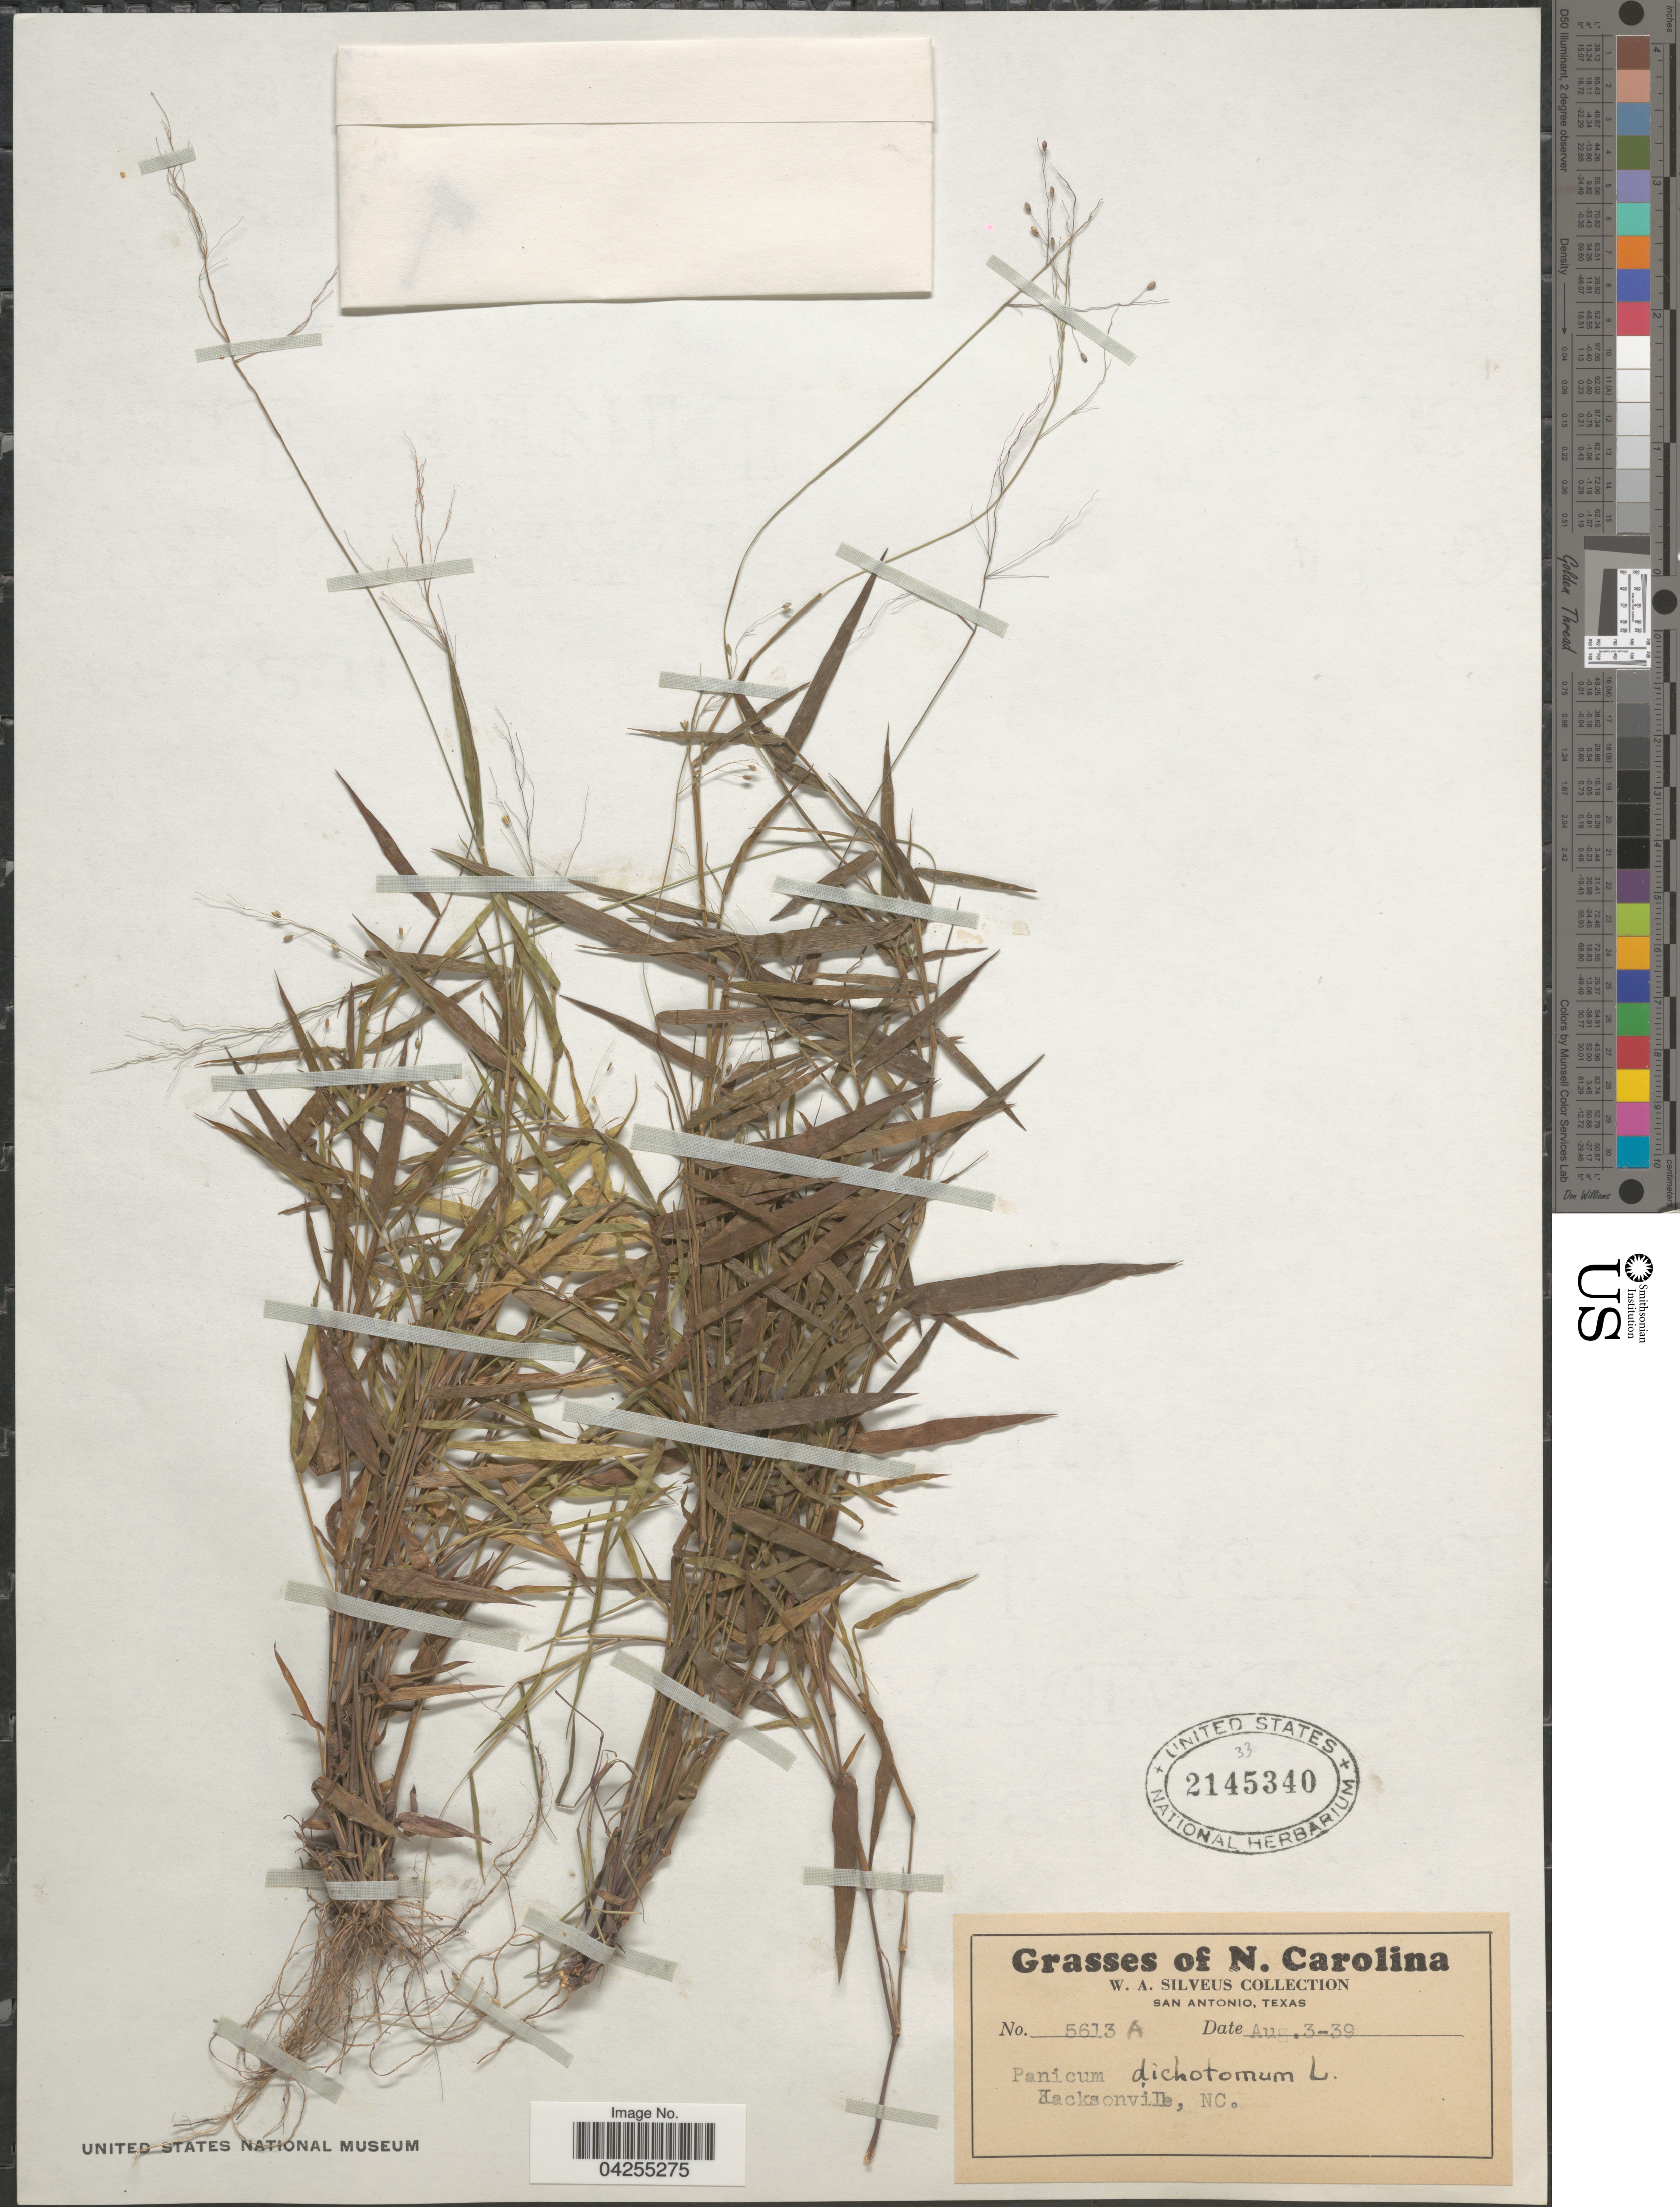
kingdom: Plantae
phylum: Tracheophyta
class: Liliopsida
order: Poales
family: Poaceae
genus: Dichanthelium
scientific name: Dichanthelium dichotomum var. dichotomum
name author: (L.) Gould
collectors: W. Silveus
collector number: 5613A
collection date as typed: Transcribed d/m/y: 3/8/39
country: United States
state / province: North Carolina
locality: Jacksonville.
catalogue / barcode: US 2145340